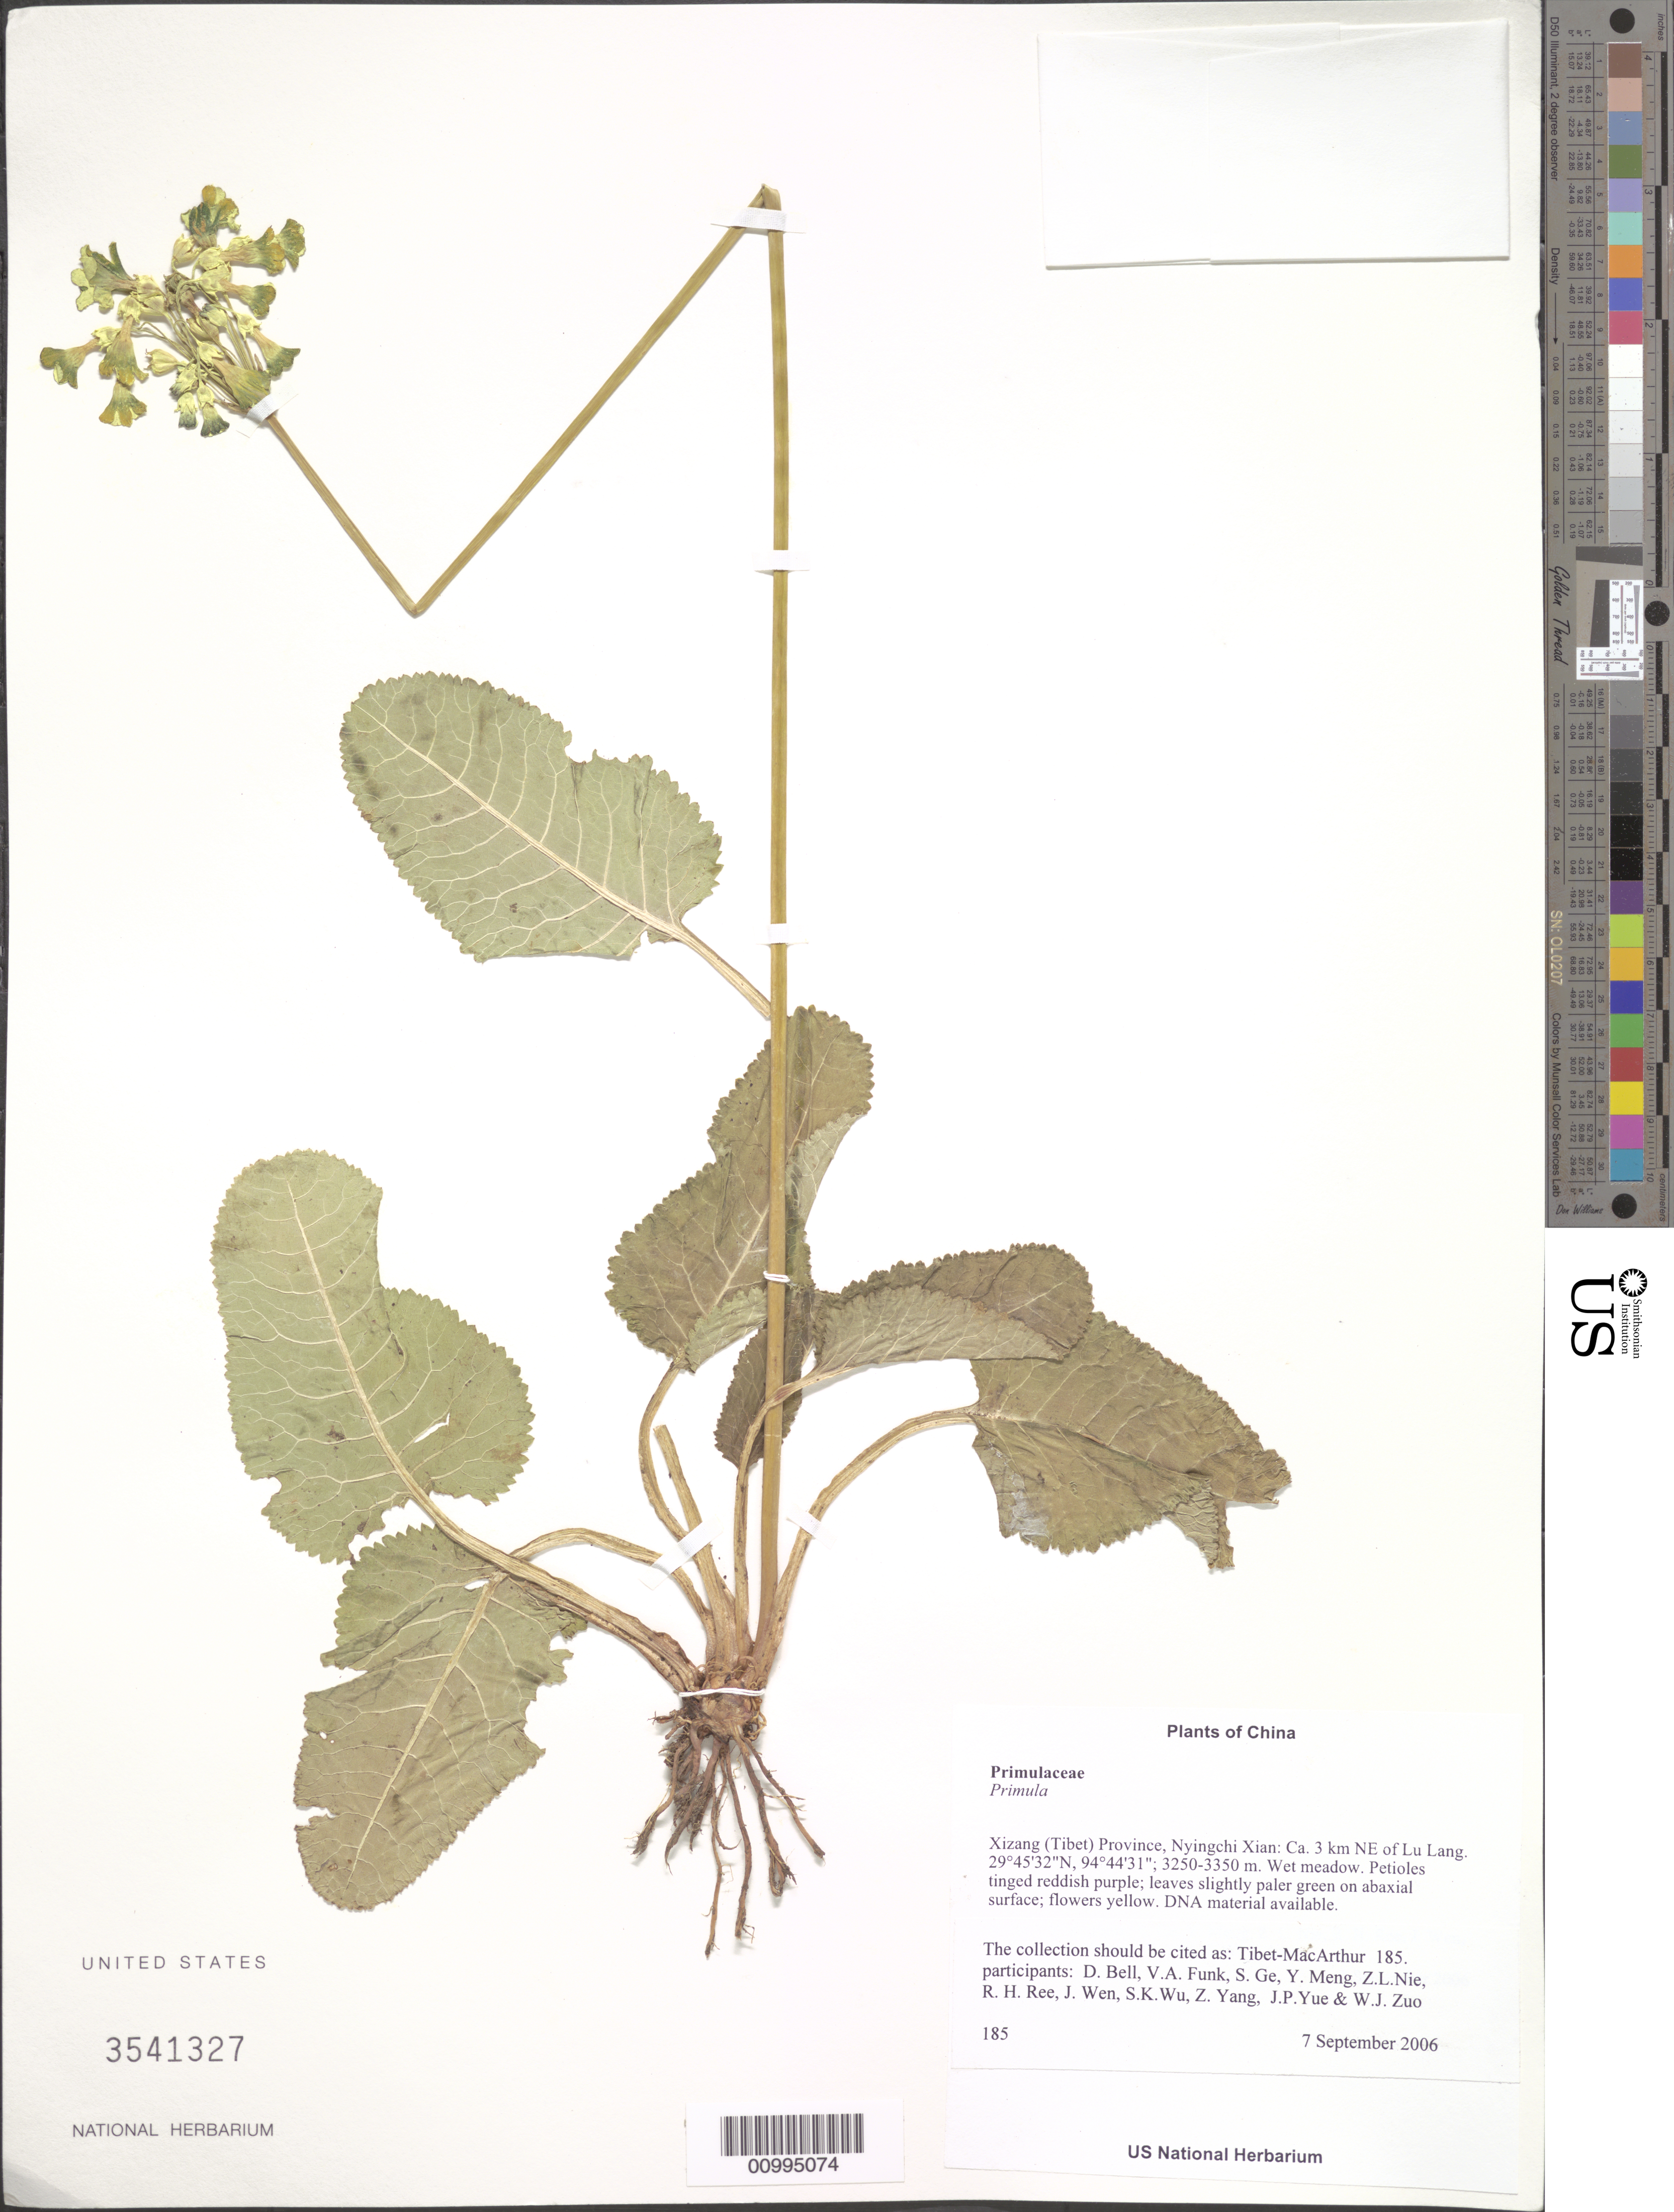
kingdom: Plantae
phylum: Tracheophyta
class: Magnoliopsida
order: Ericales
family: Primulaceae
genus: Primula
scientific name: Primula sp.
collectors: Tibet-MacArthur, D. A. Bell, V. Funk, S. Ge, Y. Meng, Z. Nie, R. Ree, J. Wen, S. K. Wu, Z. Yang, J. Yue & W. Zuo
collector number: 185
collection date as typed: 07 Sep 2006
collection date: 2006-09-07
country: China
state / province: Xizang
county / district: Nyingchi Xian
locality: Ca. 3 km NE of Lu Lang.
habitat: Mixed broadleaved (Quercus, Betula) and coniferous (Picea) forest and adjacent wet meadows. Wet meadow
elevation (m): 3250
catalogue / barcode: US 3541327